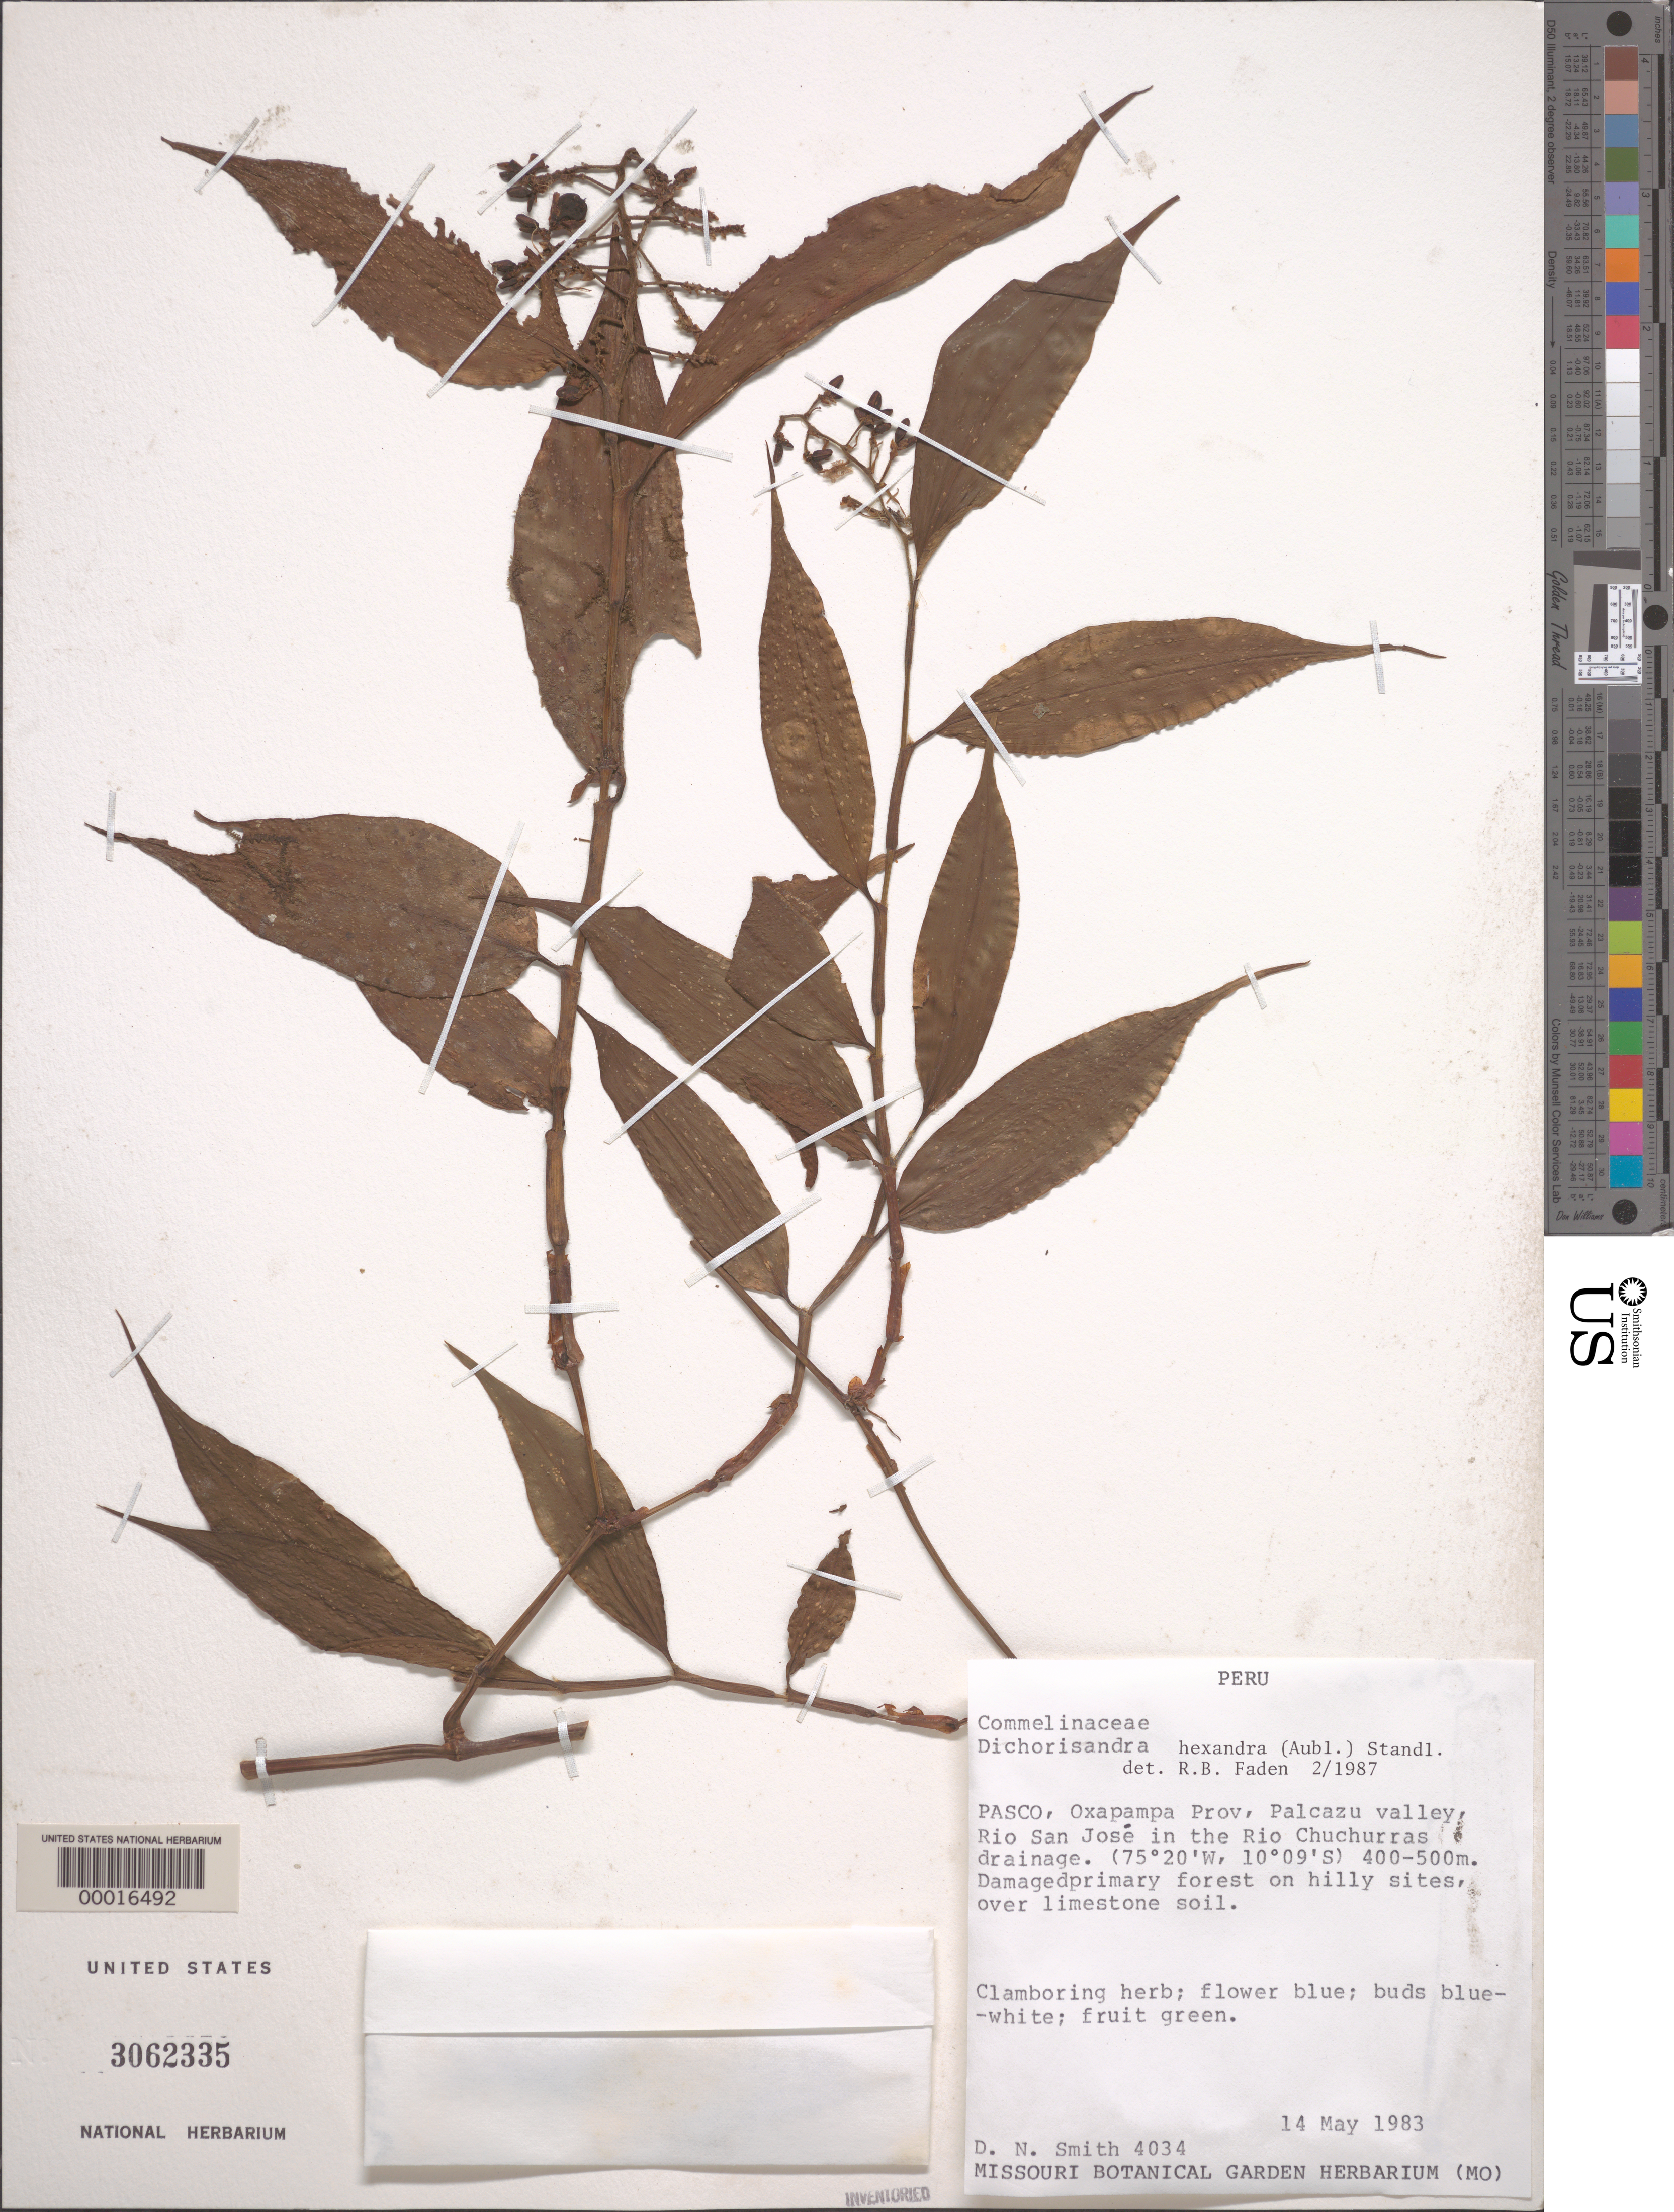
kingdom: Plantae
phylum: Tracheophyta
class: Liliopsida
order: Commelinales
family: Commelinaceae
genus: Dichorisandra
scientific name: Dichorisandra hexandra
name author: (Aubl.) Standl.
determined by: Faden, Robert B., (US), Smithsonian Institution - National Museum of Natural History (UNITED STATES)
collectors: D. Smith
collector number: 4034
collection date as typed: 14 May 1983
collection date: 1983-05-14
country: Peru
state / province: Pasco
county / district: Oxapampa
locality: Palcazu valley; rio san jose in drainage of rio chuchurras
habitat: Damaged primary forest, hilly areas over limestone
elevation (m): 400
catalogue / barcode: US 3062335